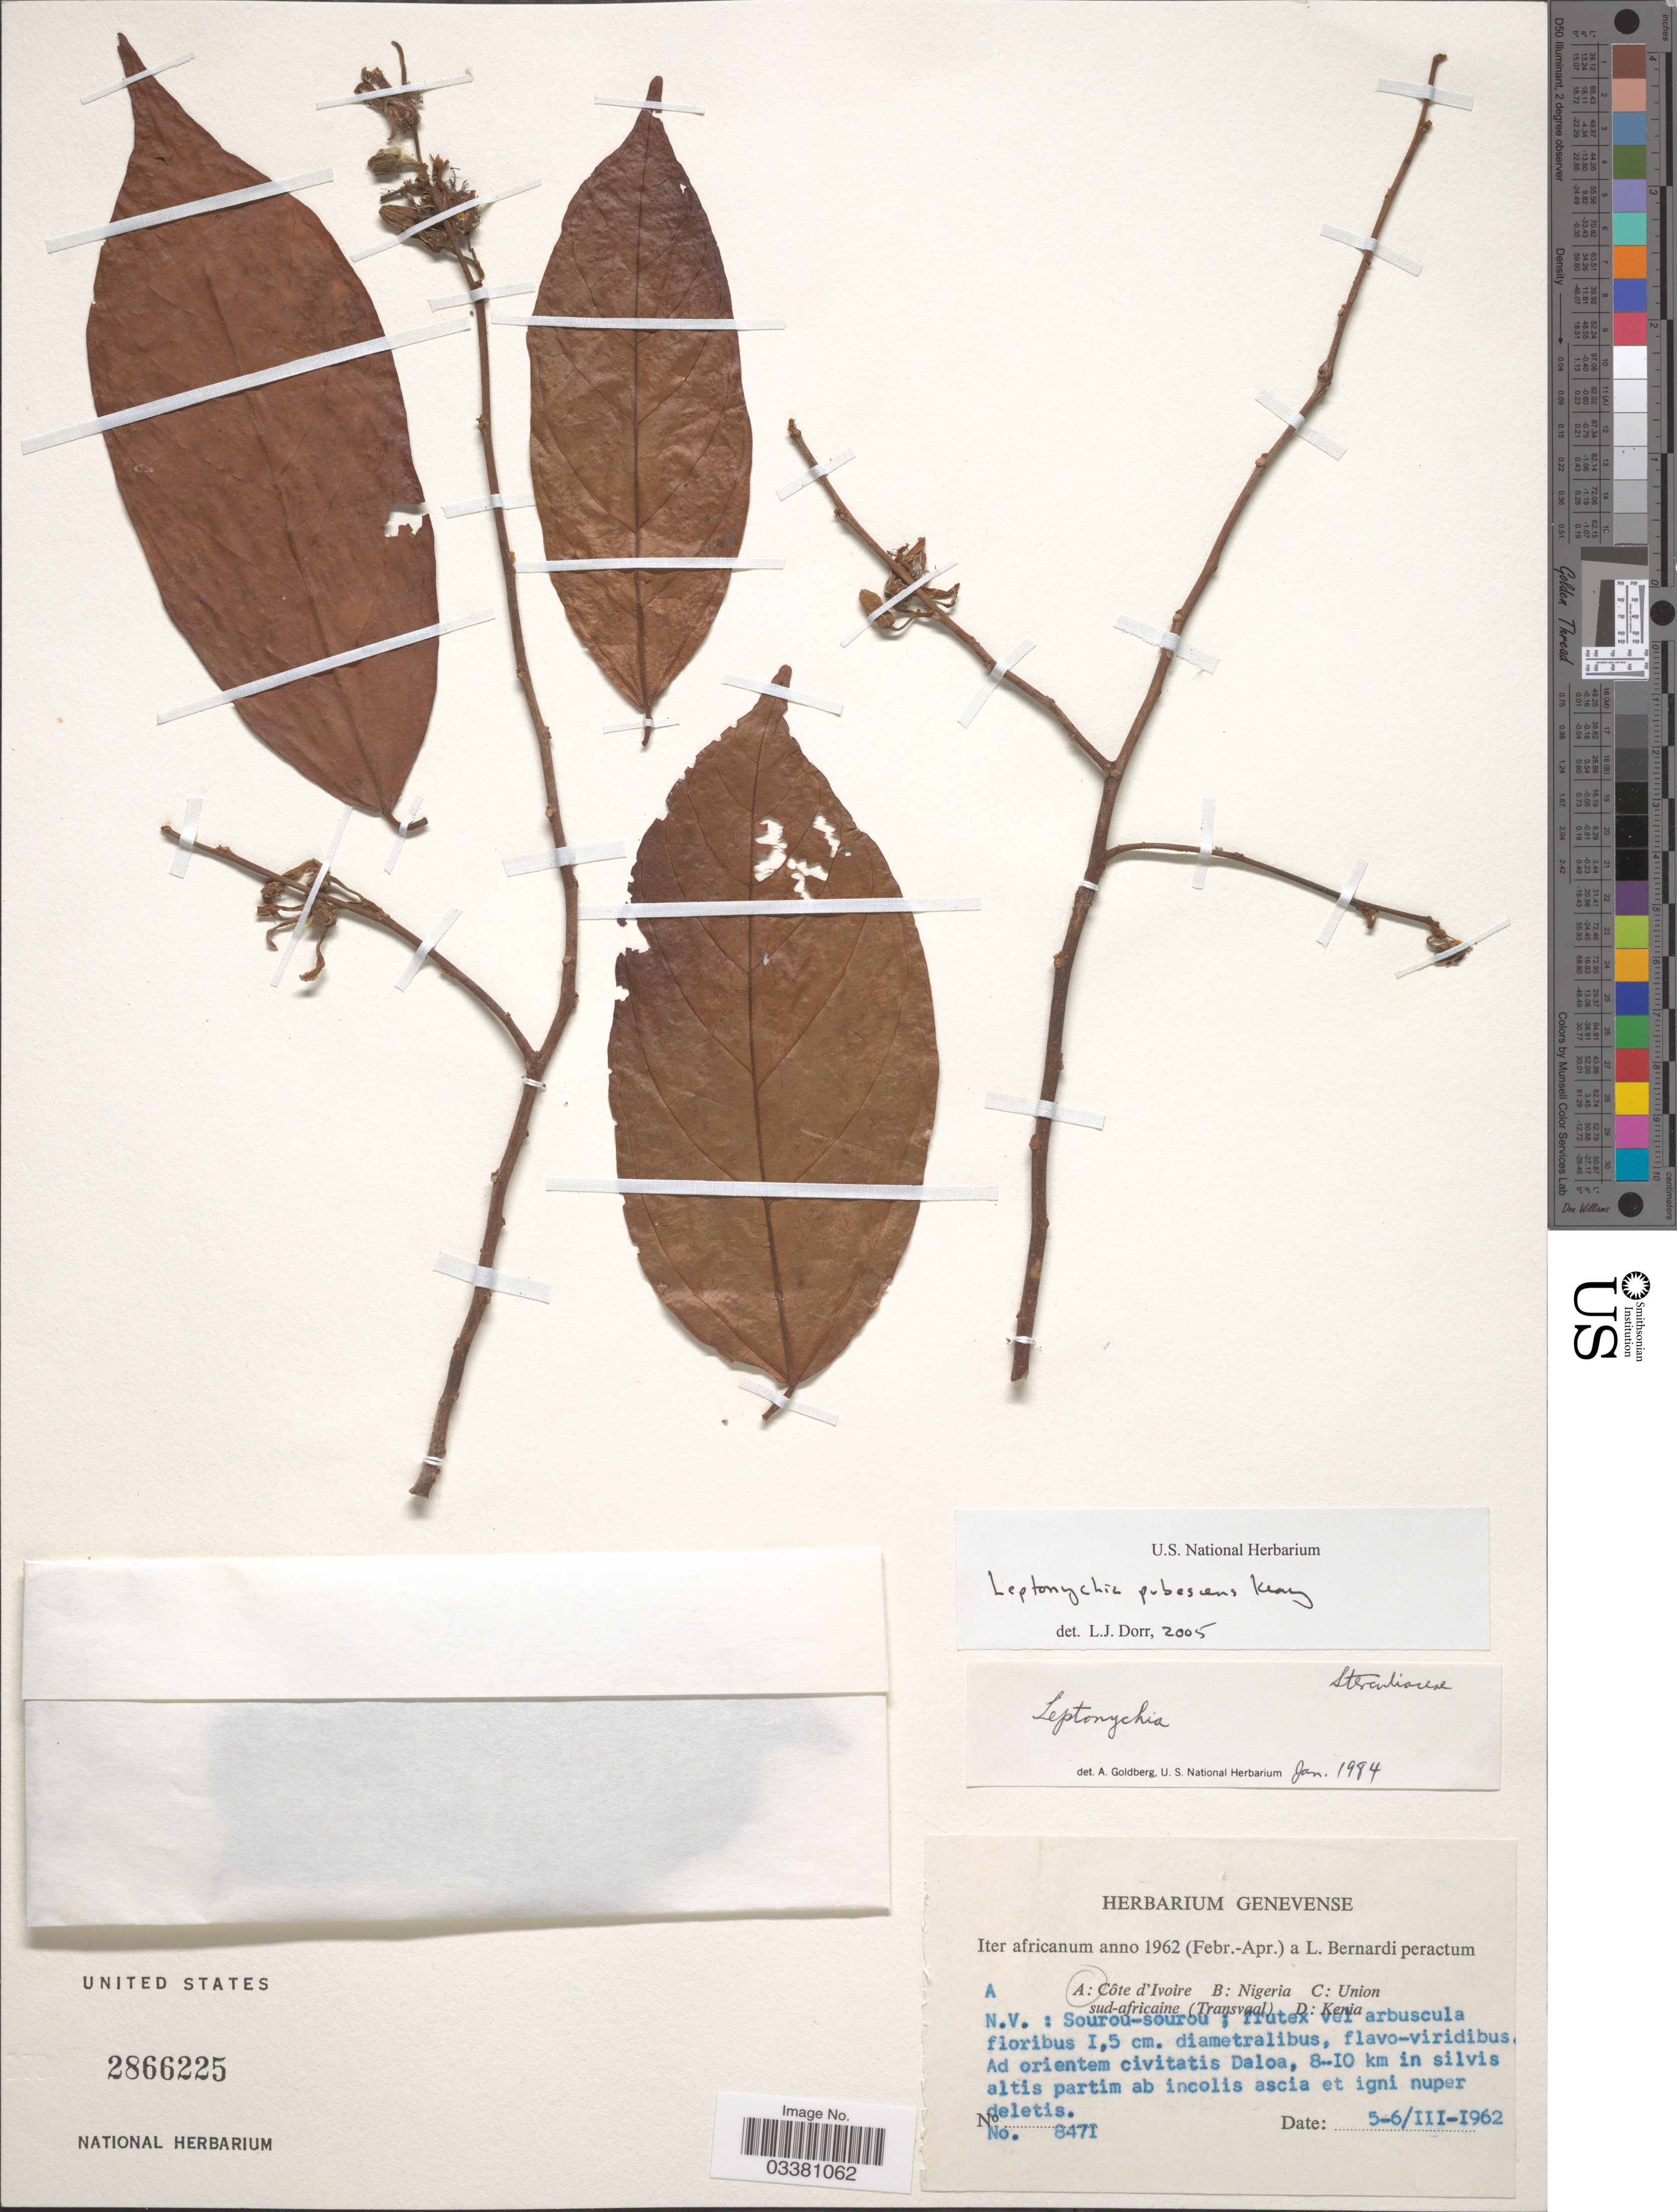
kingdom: Plantae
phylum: Tracheophyta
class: Magnoliopsida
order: Malvales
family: Malvaceae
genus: Leptonychia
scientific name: Leptonychia pubescens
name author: Keay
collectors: L. Bernardi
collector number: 8471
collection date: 1962-03-05/1962-03-06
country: Ivory Coast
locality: Ad orientem civitatis Daloa, 8-10 km in silvis altis partim ab incolis ascia et igni nuper deletis.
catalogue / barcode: US 2866225